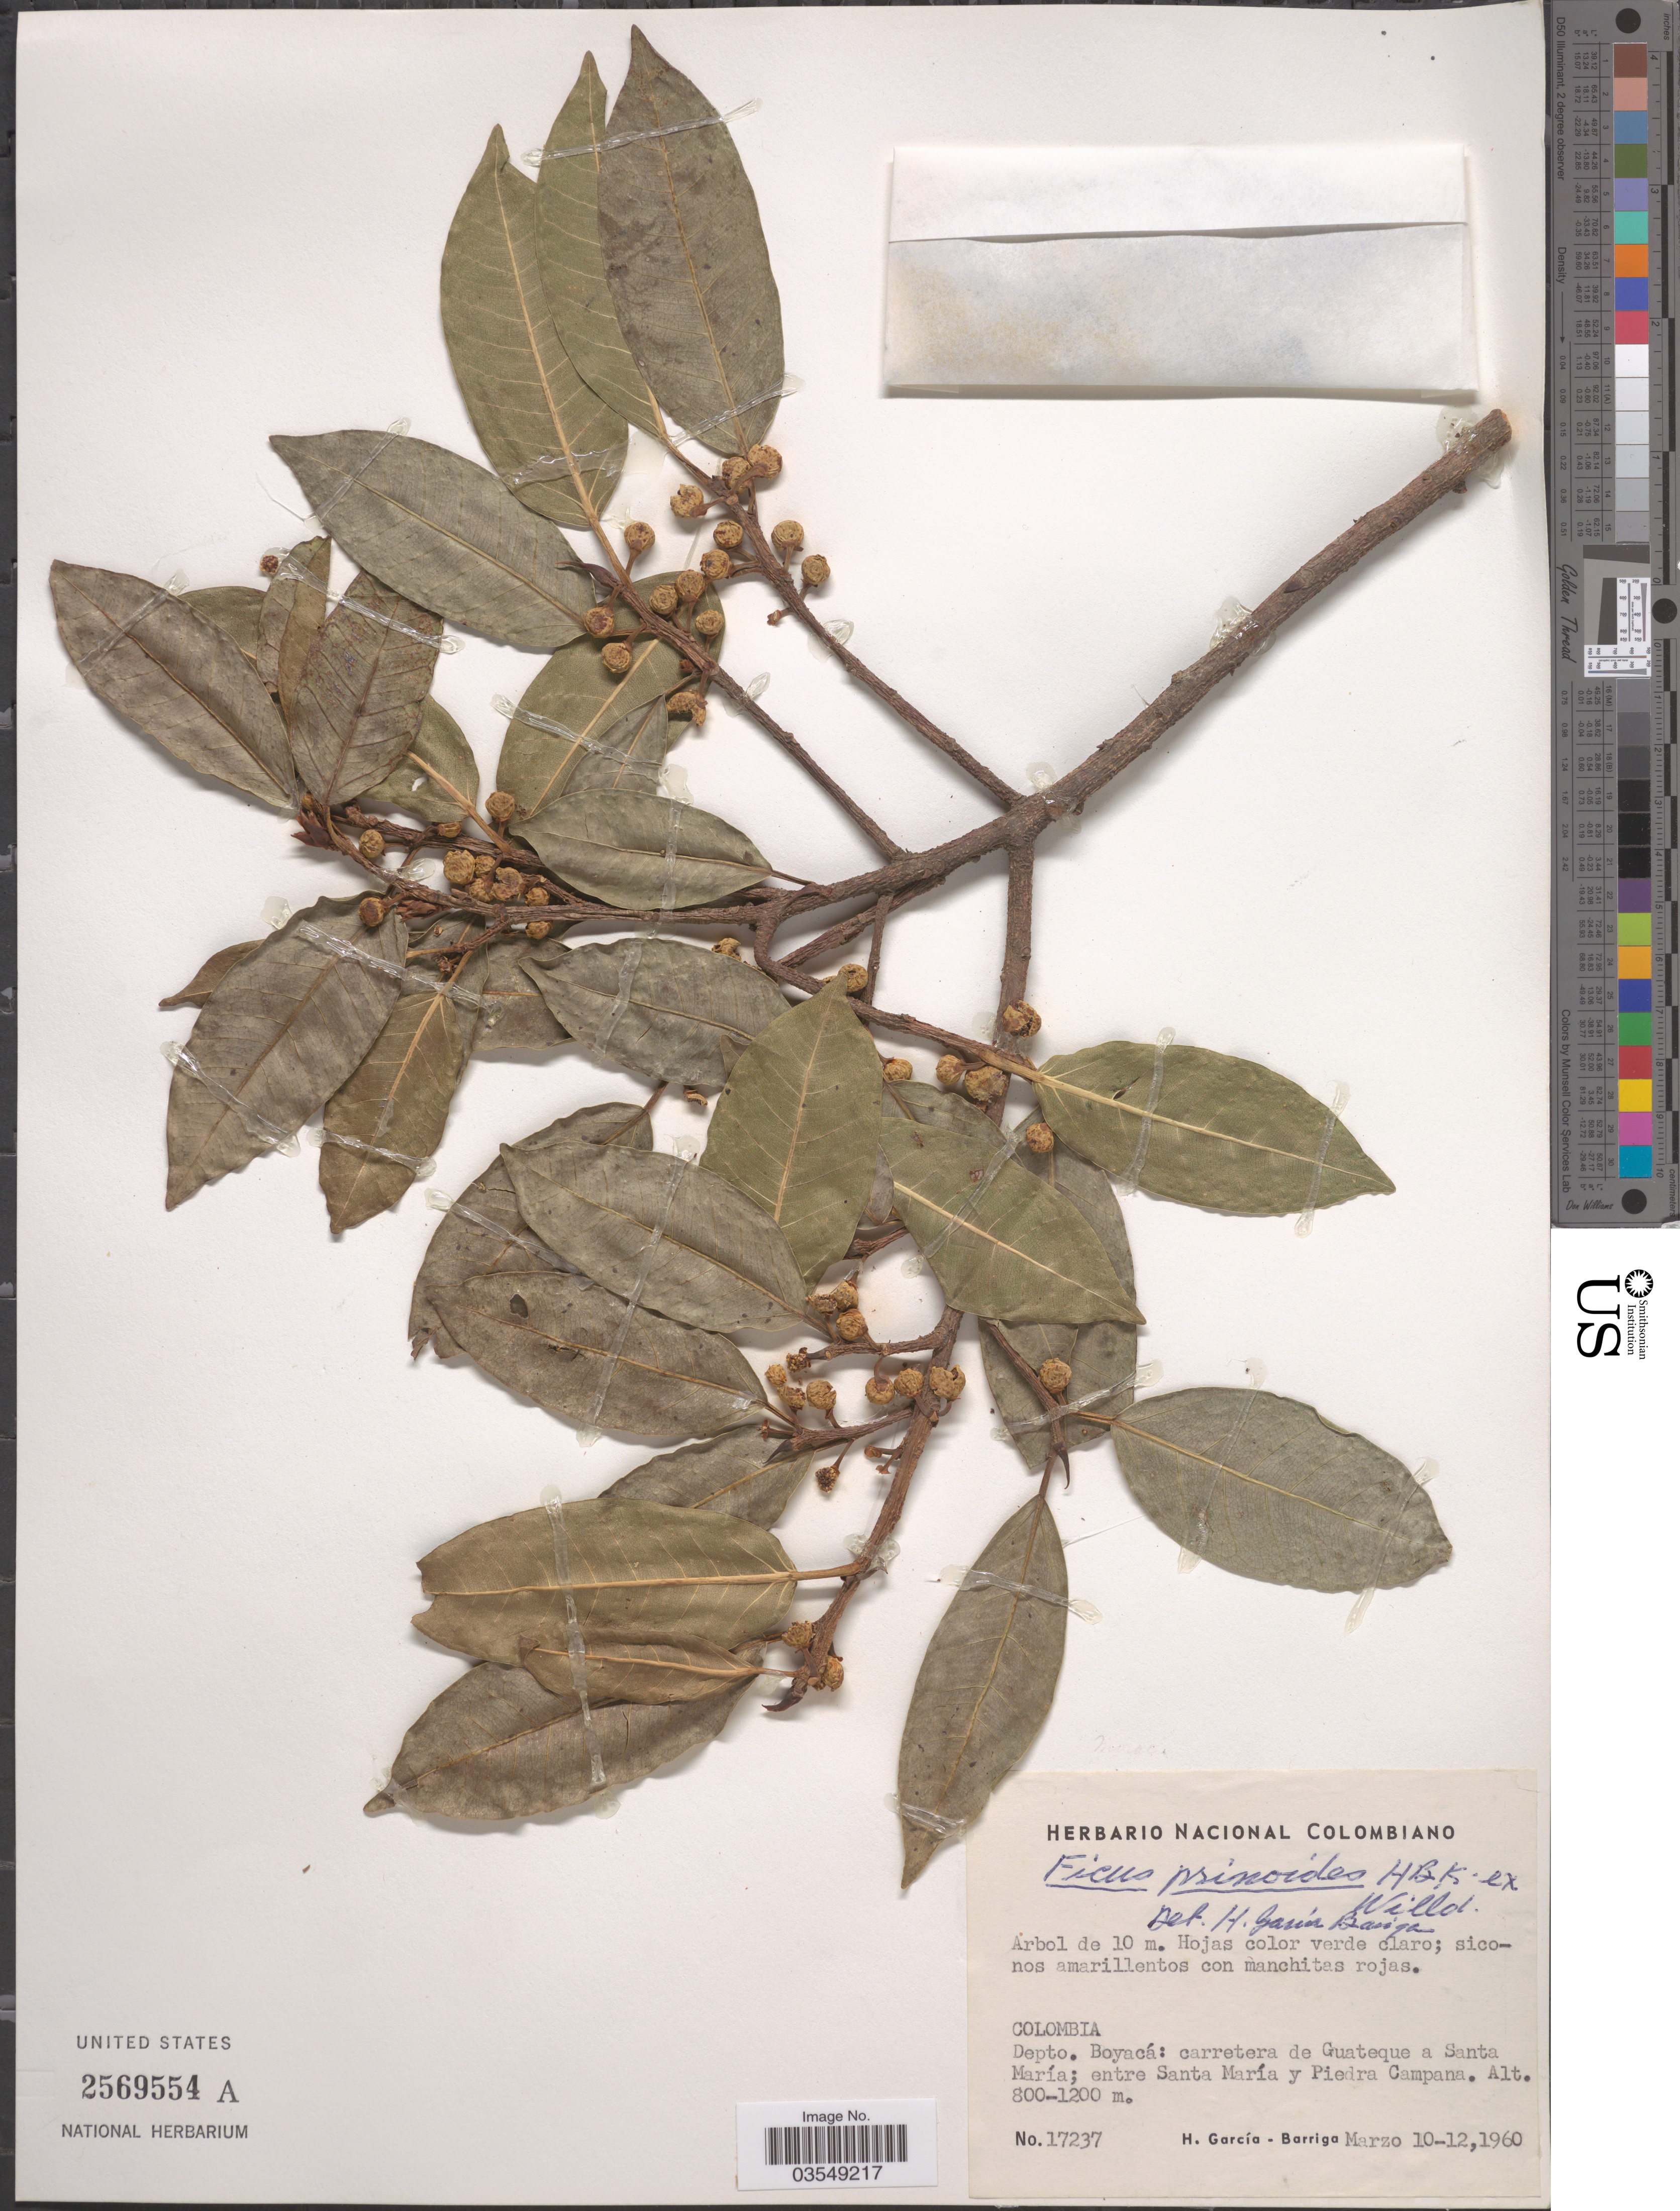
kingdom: Plantae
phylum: Tracheophyta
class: Magnoliopsida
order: Rosales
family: Moraceae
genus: Ficus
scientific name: Ficus pertusa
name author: L. f.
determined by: Cardoso Pederneiras, L.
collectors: H. García Barriga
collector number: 17237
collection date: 1960-03-10/1960-03-12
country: Colombia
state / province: Boyacá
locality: Depto. Boyacá: carretera de Guateque a Santa María y Piedra Campana.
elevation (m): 800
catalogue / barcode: US 2569554A